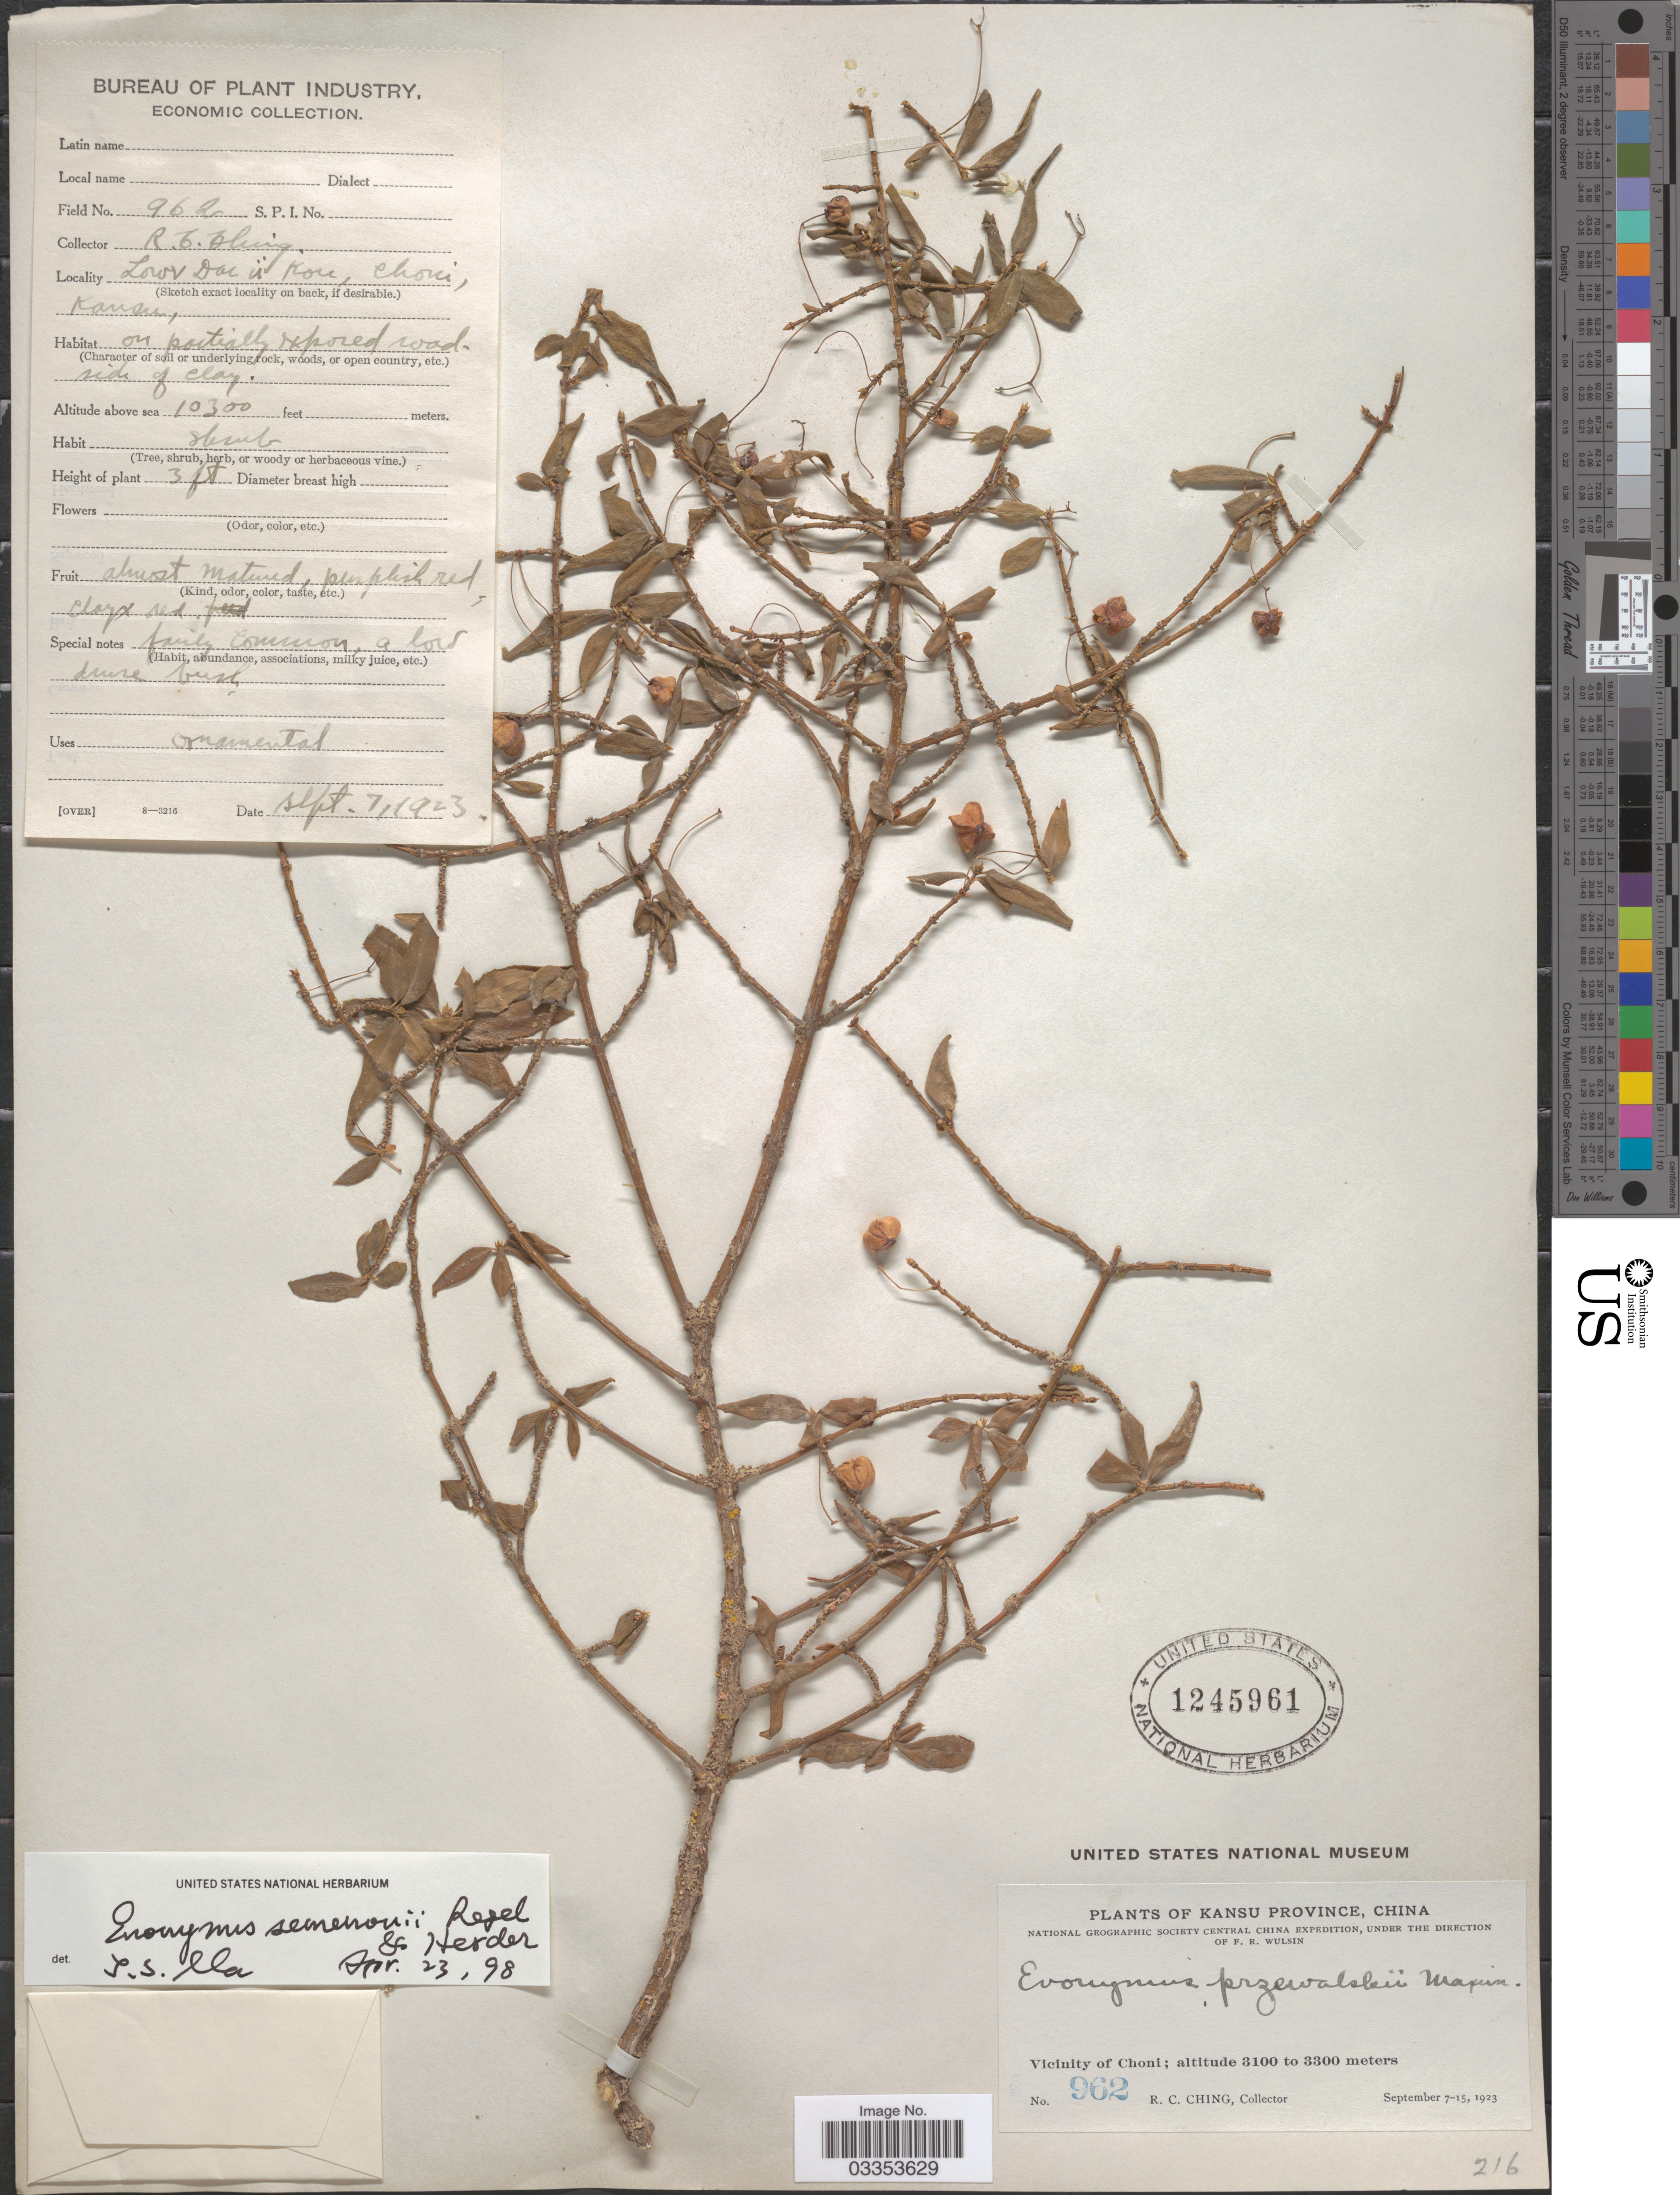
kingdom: Plantae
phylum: Tracheophyta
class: Magnoliopsida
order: Celastrales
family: Celastraceae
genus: Euonymus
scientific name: Euonymus semenovii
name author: Herder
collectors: R. C. Ching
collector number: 962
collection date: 1923-09-07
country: China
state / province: Gansu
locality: Kansu Province. Vicinity of Choni.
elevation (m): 3139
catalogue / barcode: US 1245961